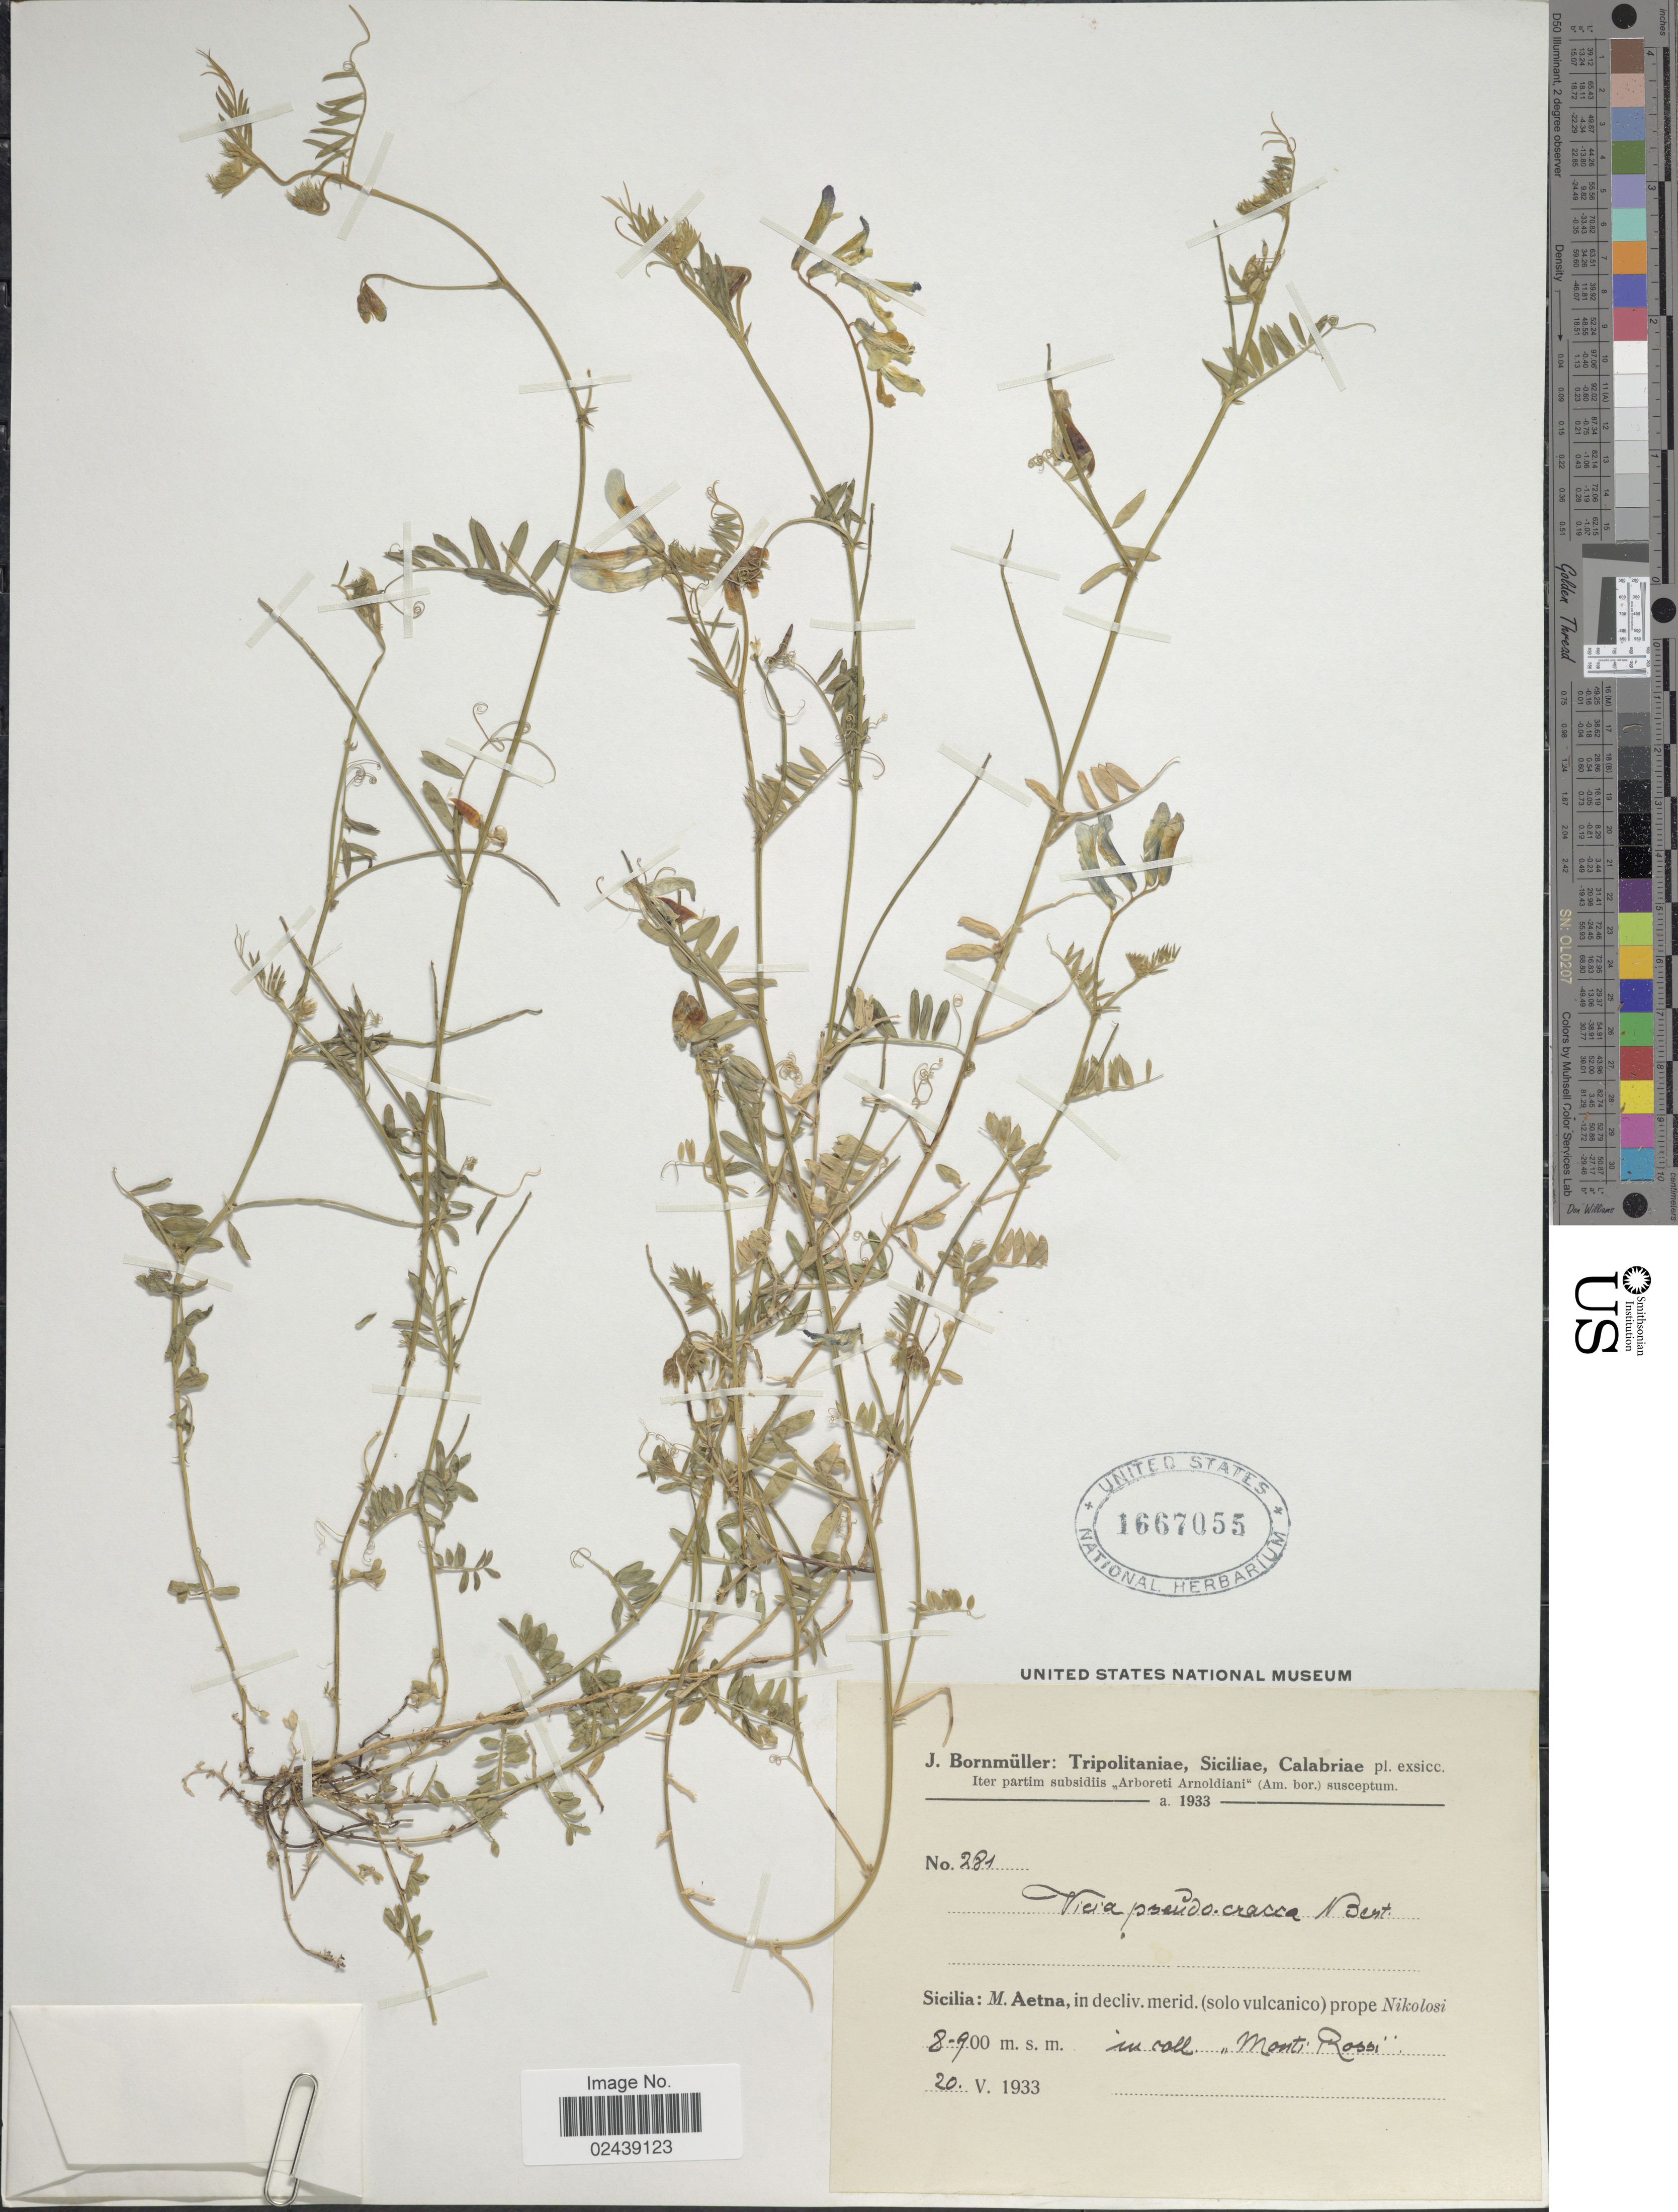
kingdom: Plantae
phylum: Tracheophyta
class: Magnoliopsida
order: Fabales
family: Fabaceae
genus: Vicia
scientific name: Vicia pseudocracca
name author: Bertol.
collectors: J. Bornmüller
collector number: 281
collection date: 1933-05-20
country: Italy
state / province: Siciliana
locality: Sicilia: M.Aetna, in decliv. merid. (solo vulcanico) prope Nikolosi, in col, Monti Rossi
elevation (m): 800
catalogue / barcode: US 1667055